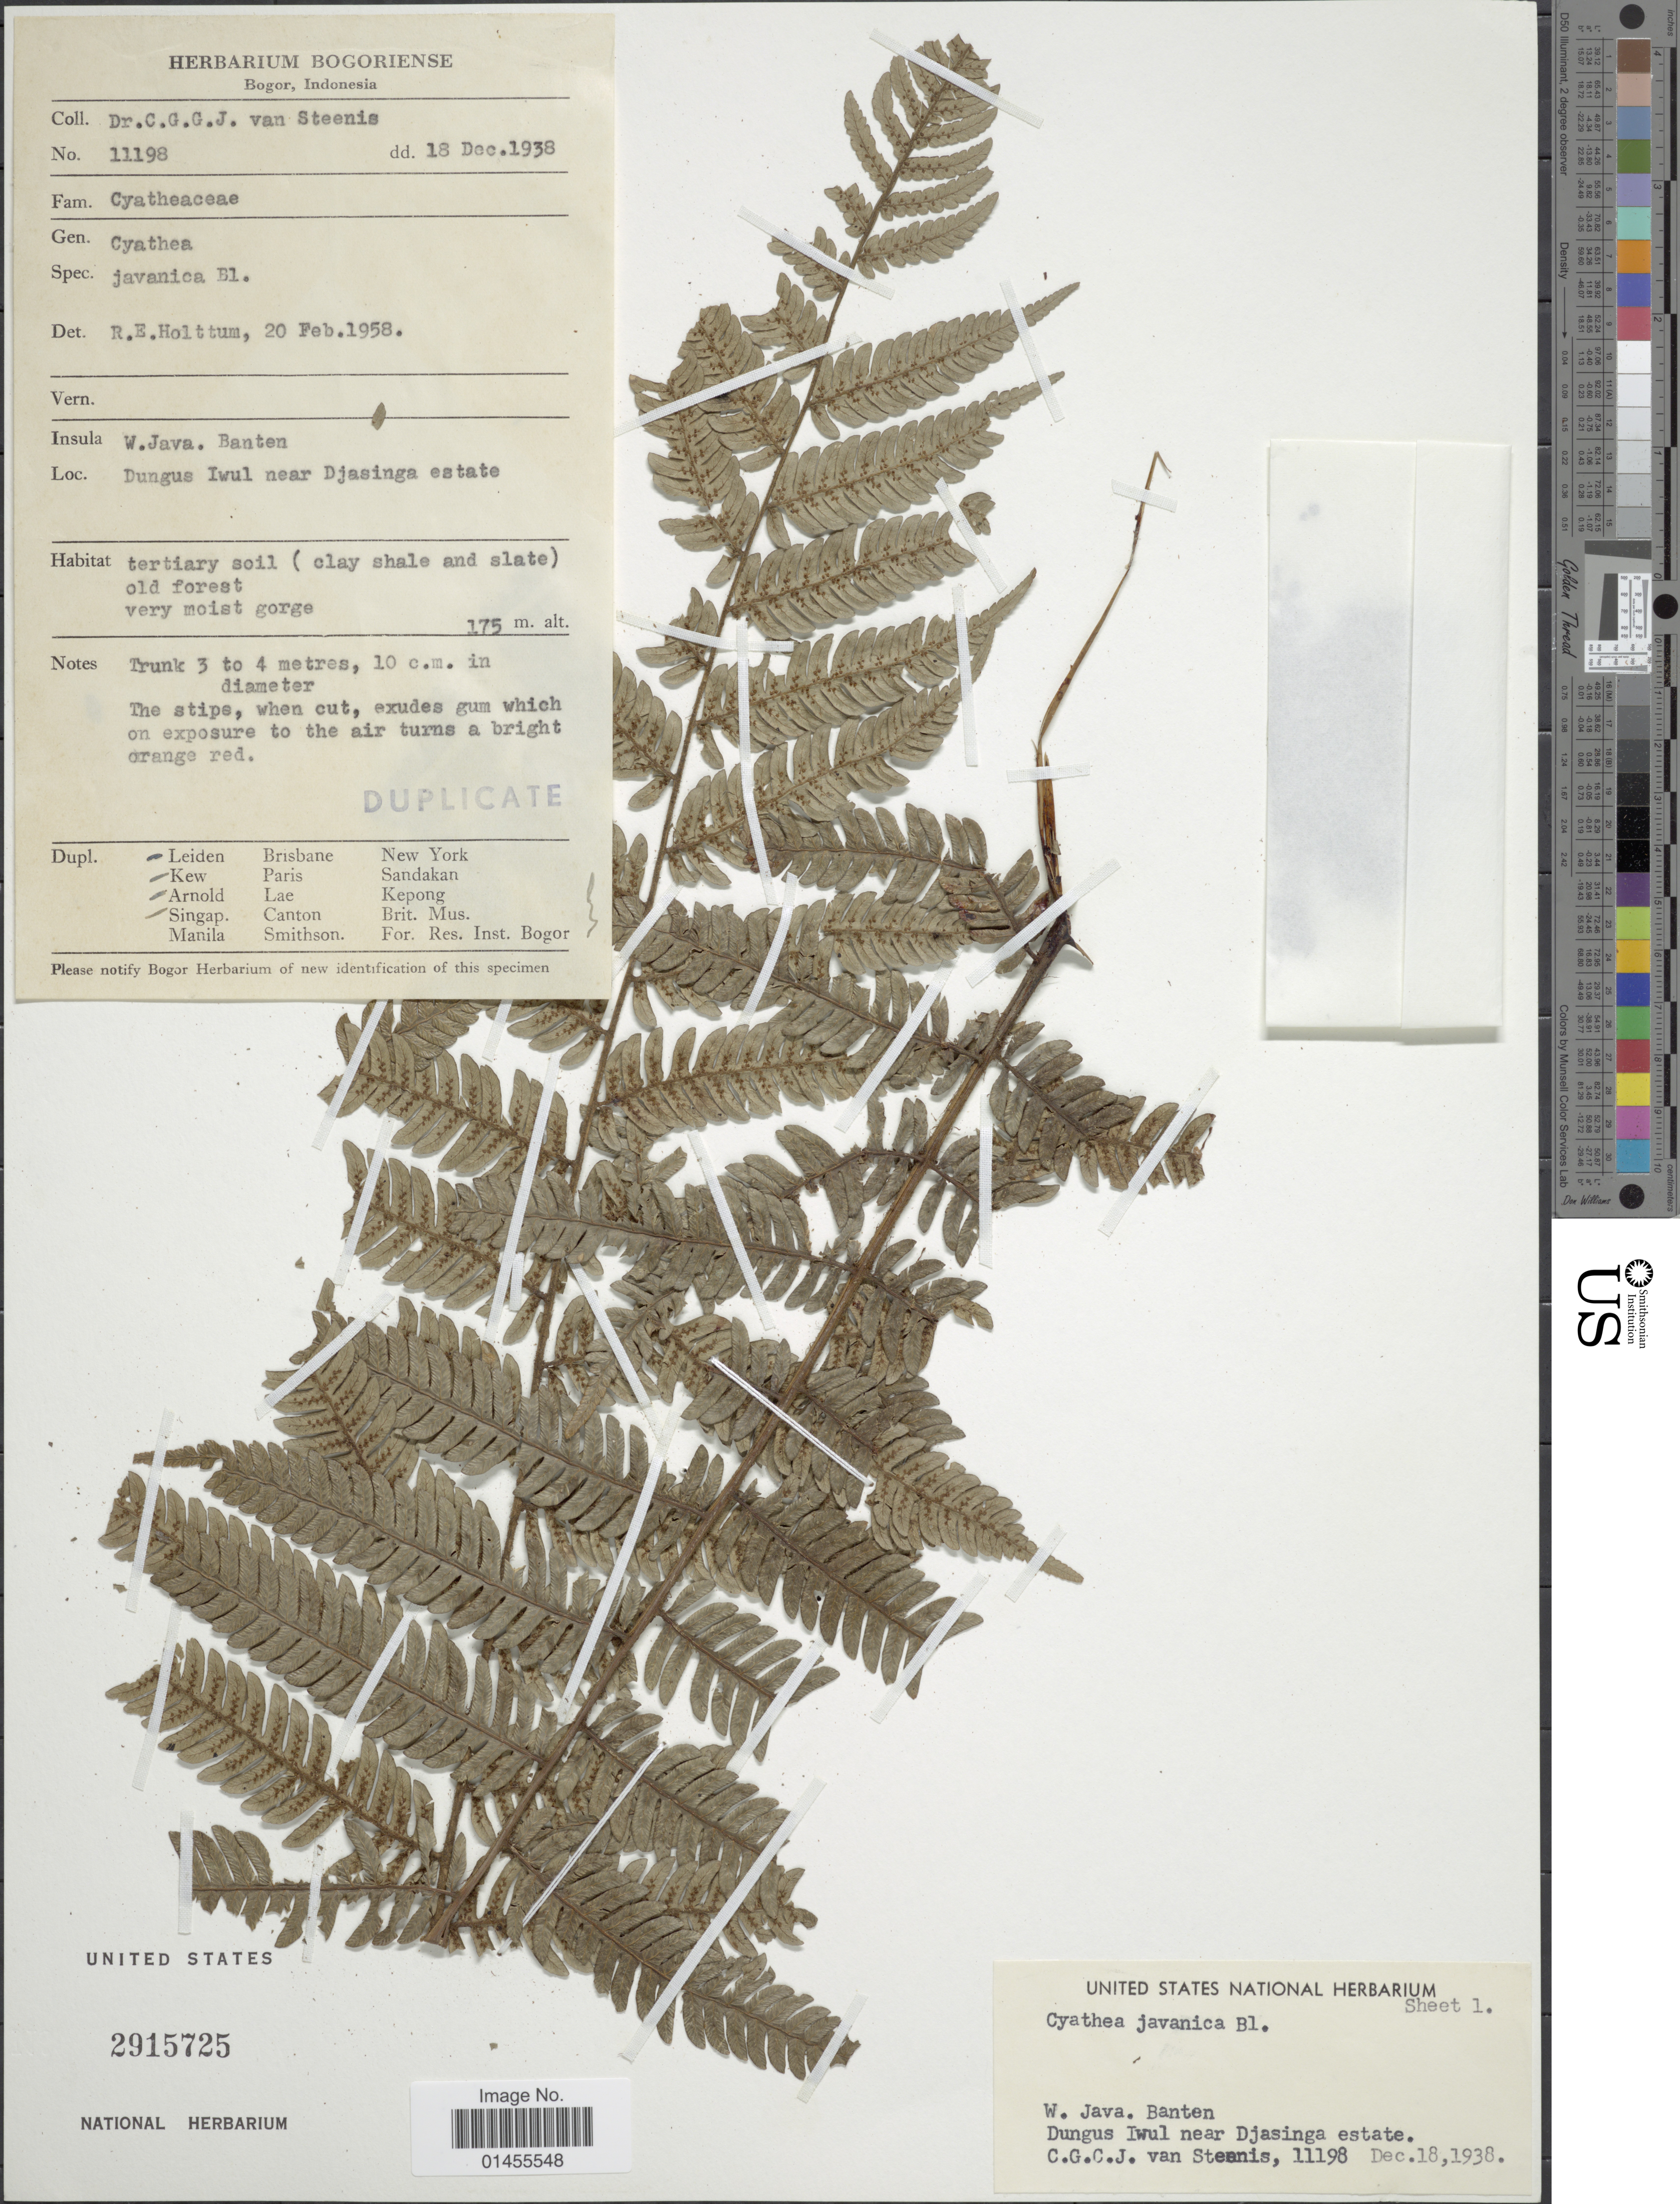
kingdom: Plantae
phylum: Tracheophyta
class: Polypodiopsida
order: Cyatheales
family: Cyatheaceae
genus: Alsophila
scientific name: Alsophila javanica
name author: (Blume) R.M. Tryon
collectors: C. G. van Steenis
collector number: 11198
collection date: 1938-12-18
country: Indonesia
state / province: Java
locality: W. Java. Banten. Dungus Iwul near Djasinga estate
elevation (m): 175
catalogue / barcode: US 2915725